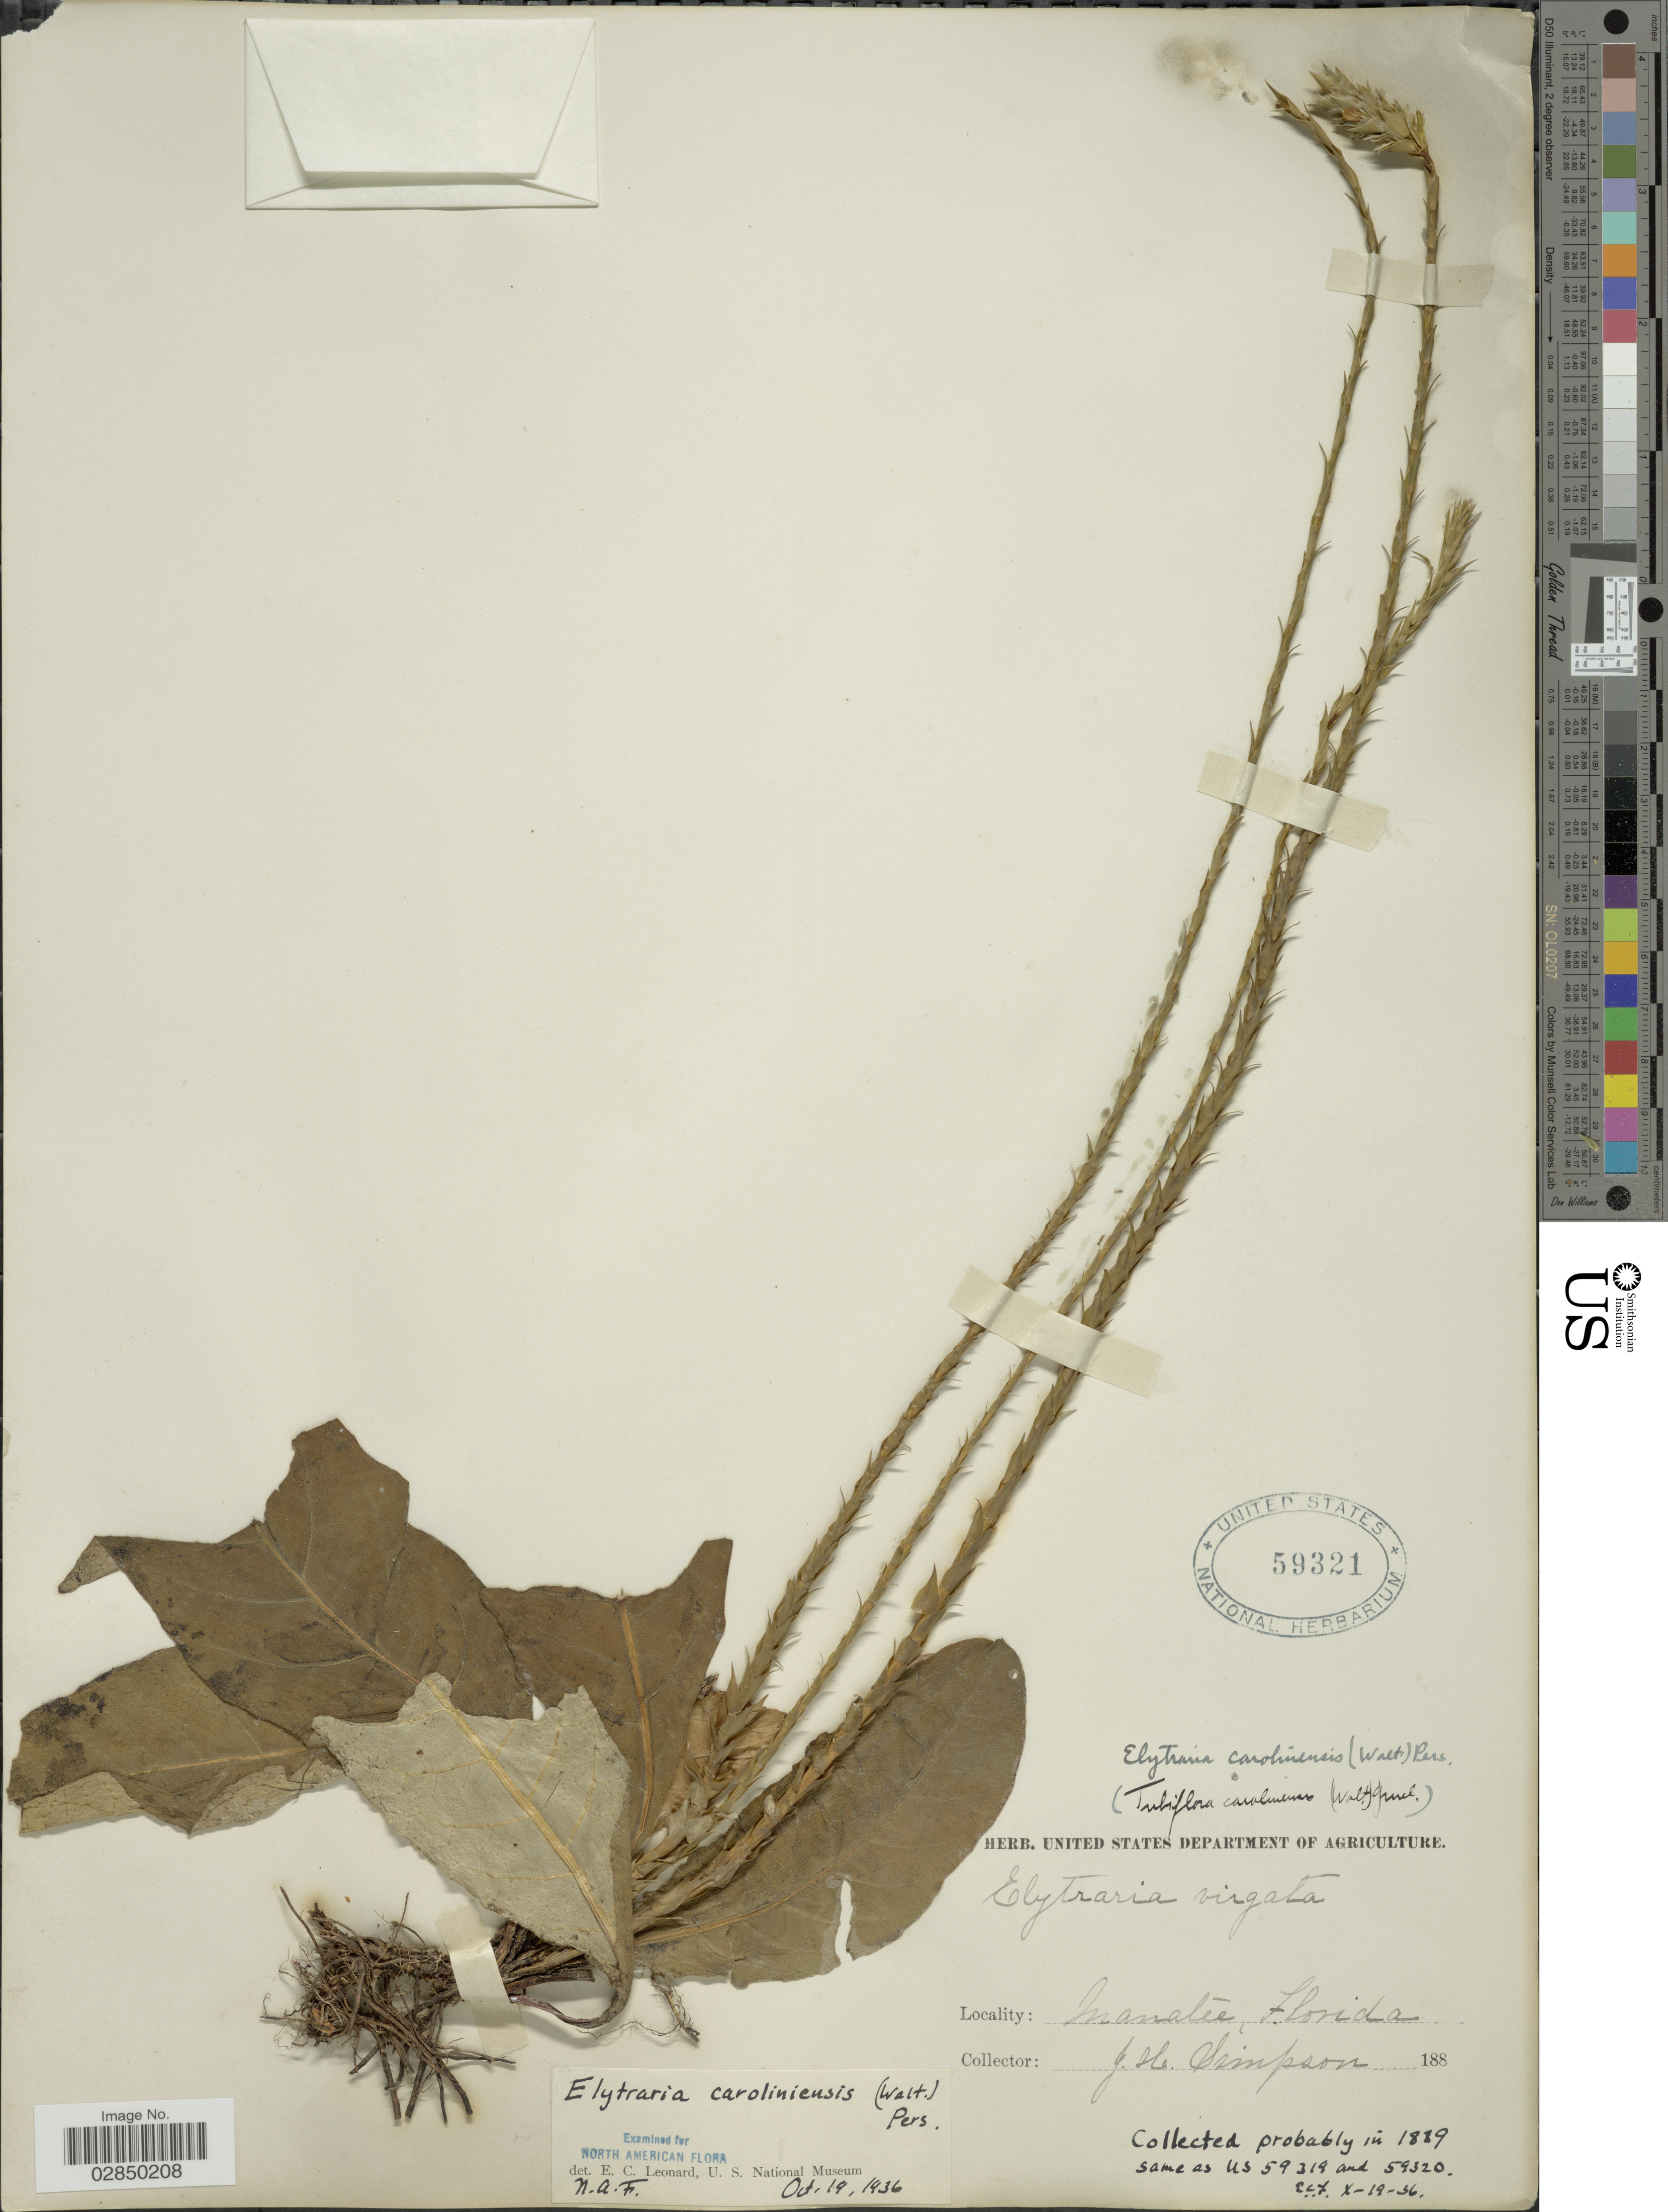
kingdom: Plantae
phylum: Tracheophyta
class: Magnoliopsida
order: Lamiales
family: Acanthaceae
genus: Elytraria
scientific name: Elytraria caroliniensis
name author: (J.F. Gmel.) Pers.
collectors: J. H. Simpson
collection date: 1889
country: United States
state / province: Florida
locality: Manatee.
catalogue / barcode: US 59321